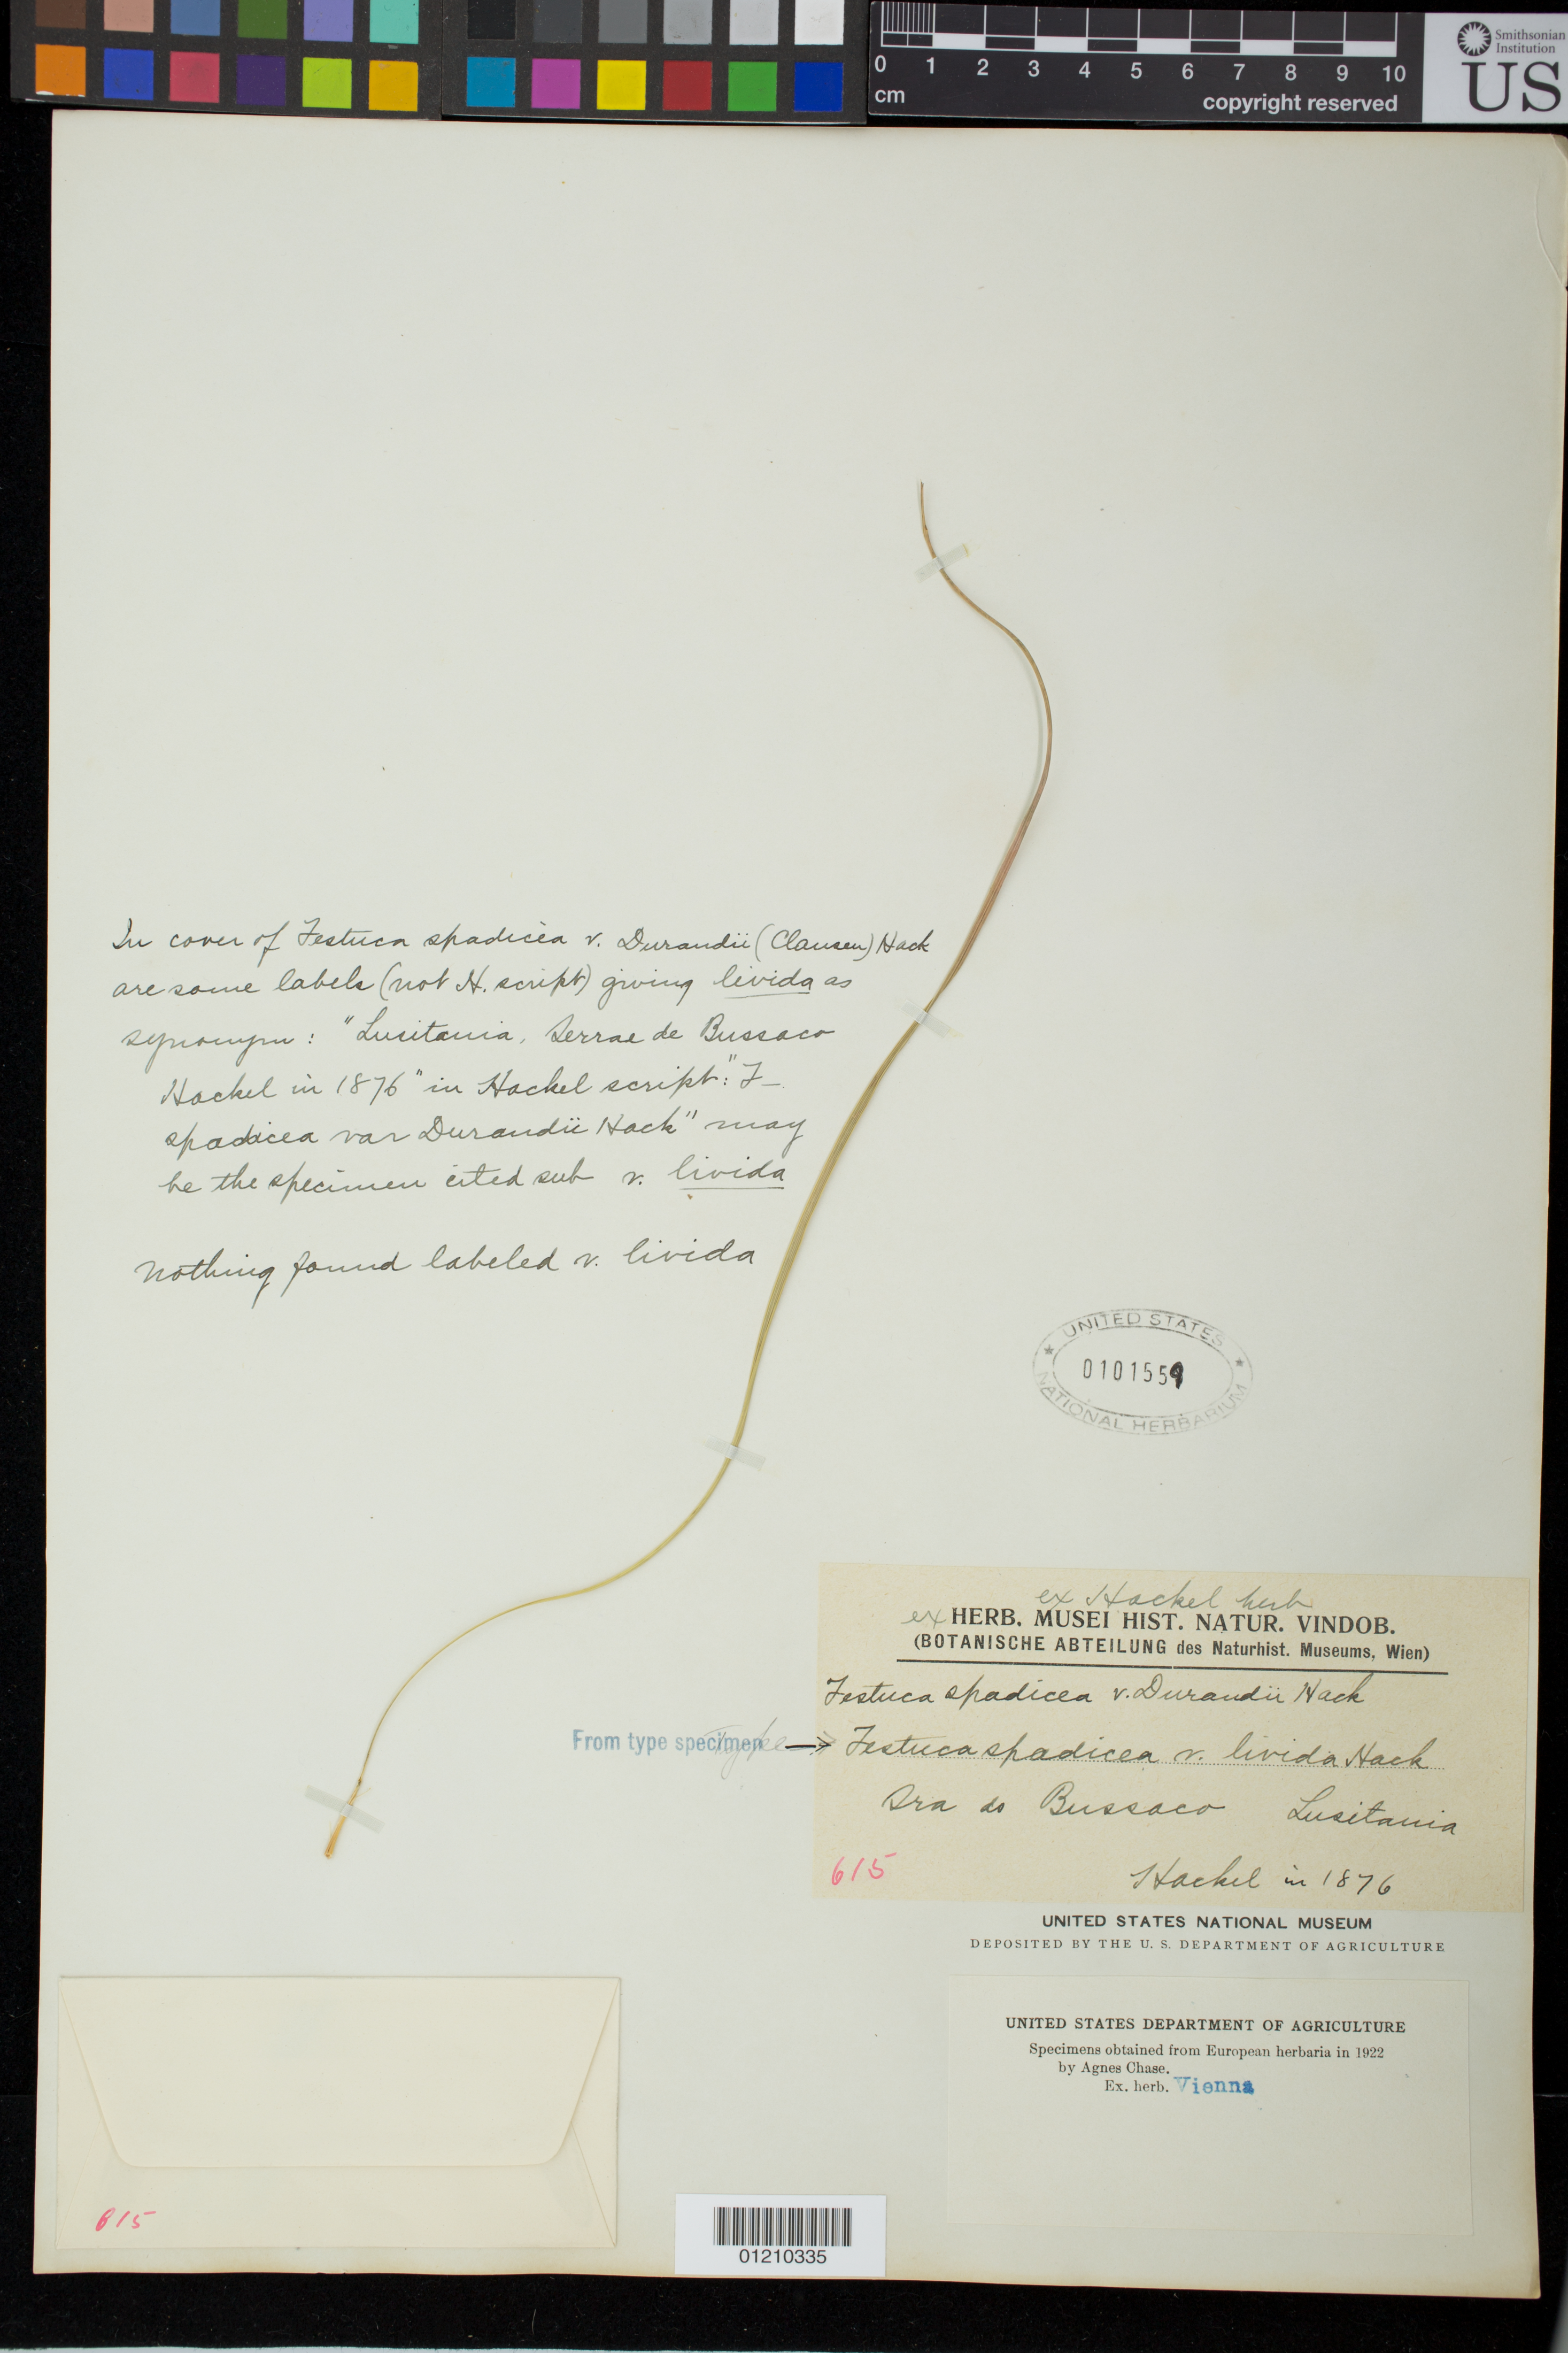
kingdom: Plantae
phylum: Tracheophyta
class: Liliopsida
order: Poales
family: Poaceae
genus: Festuca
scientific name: Festuca spadicea var. livida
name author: Hack.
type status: Isosyntype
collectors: E. Hackel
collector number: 615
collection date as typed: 1876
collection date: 1876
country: Portugal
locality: Sierra de Bussaco, Lusitaniae.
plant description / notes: Fragmentary material of type specimen ex herb. Vienna.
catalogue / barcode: US 101559